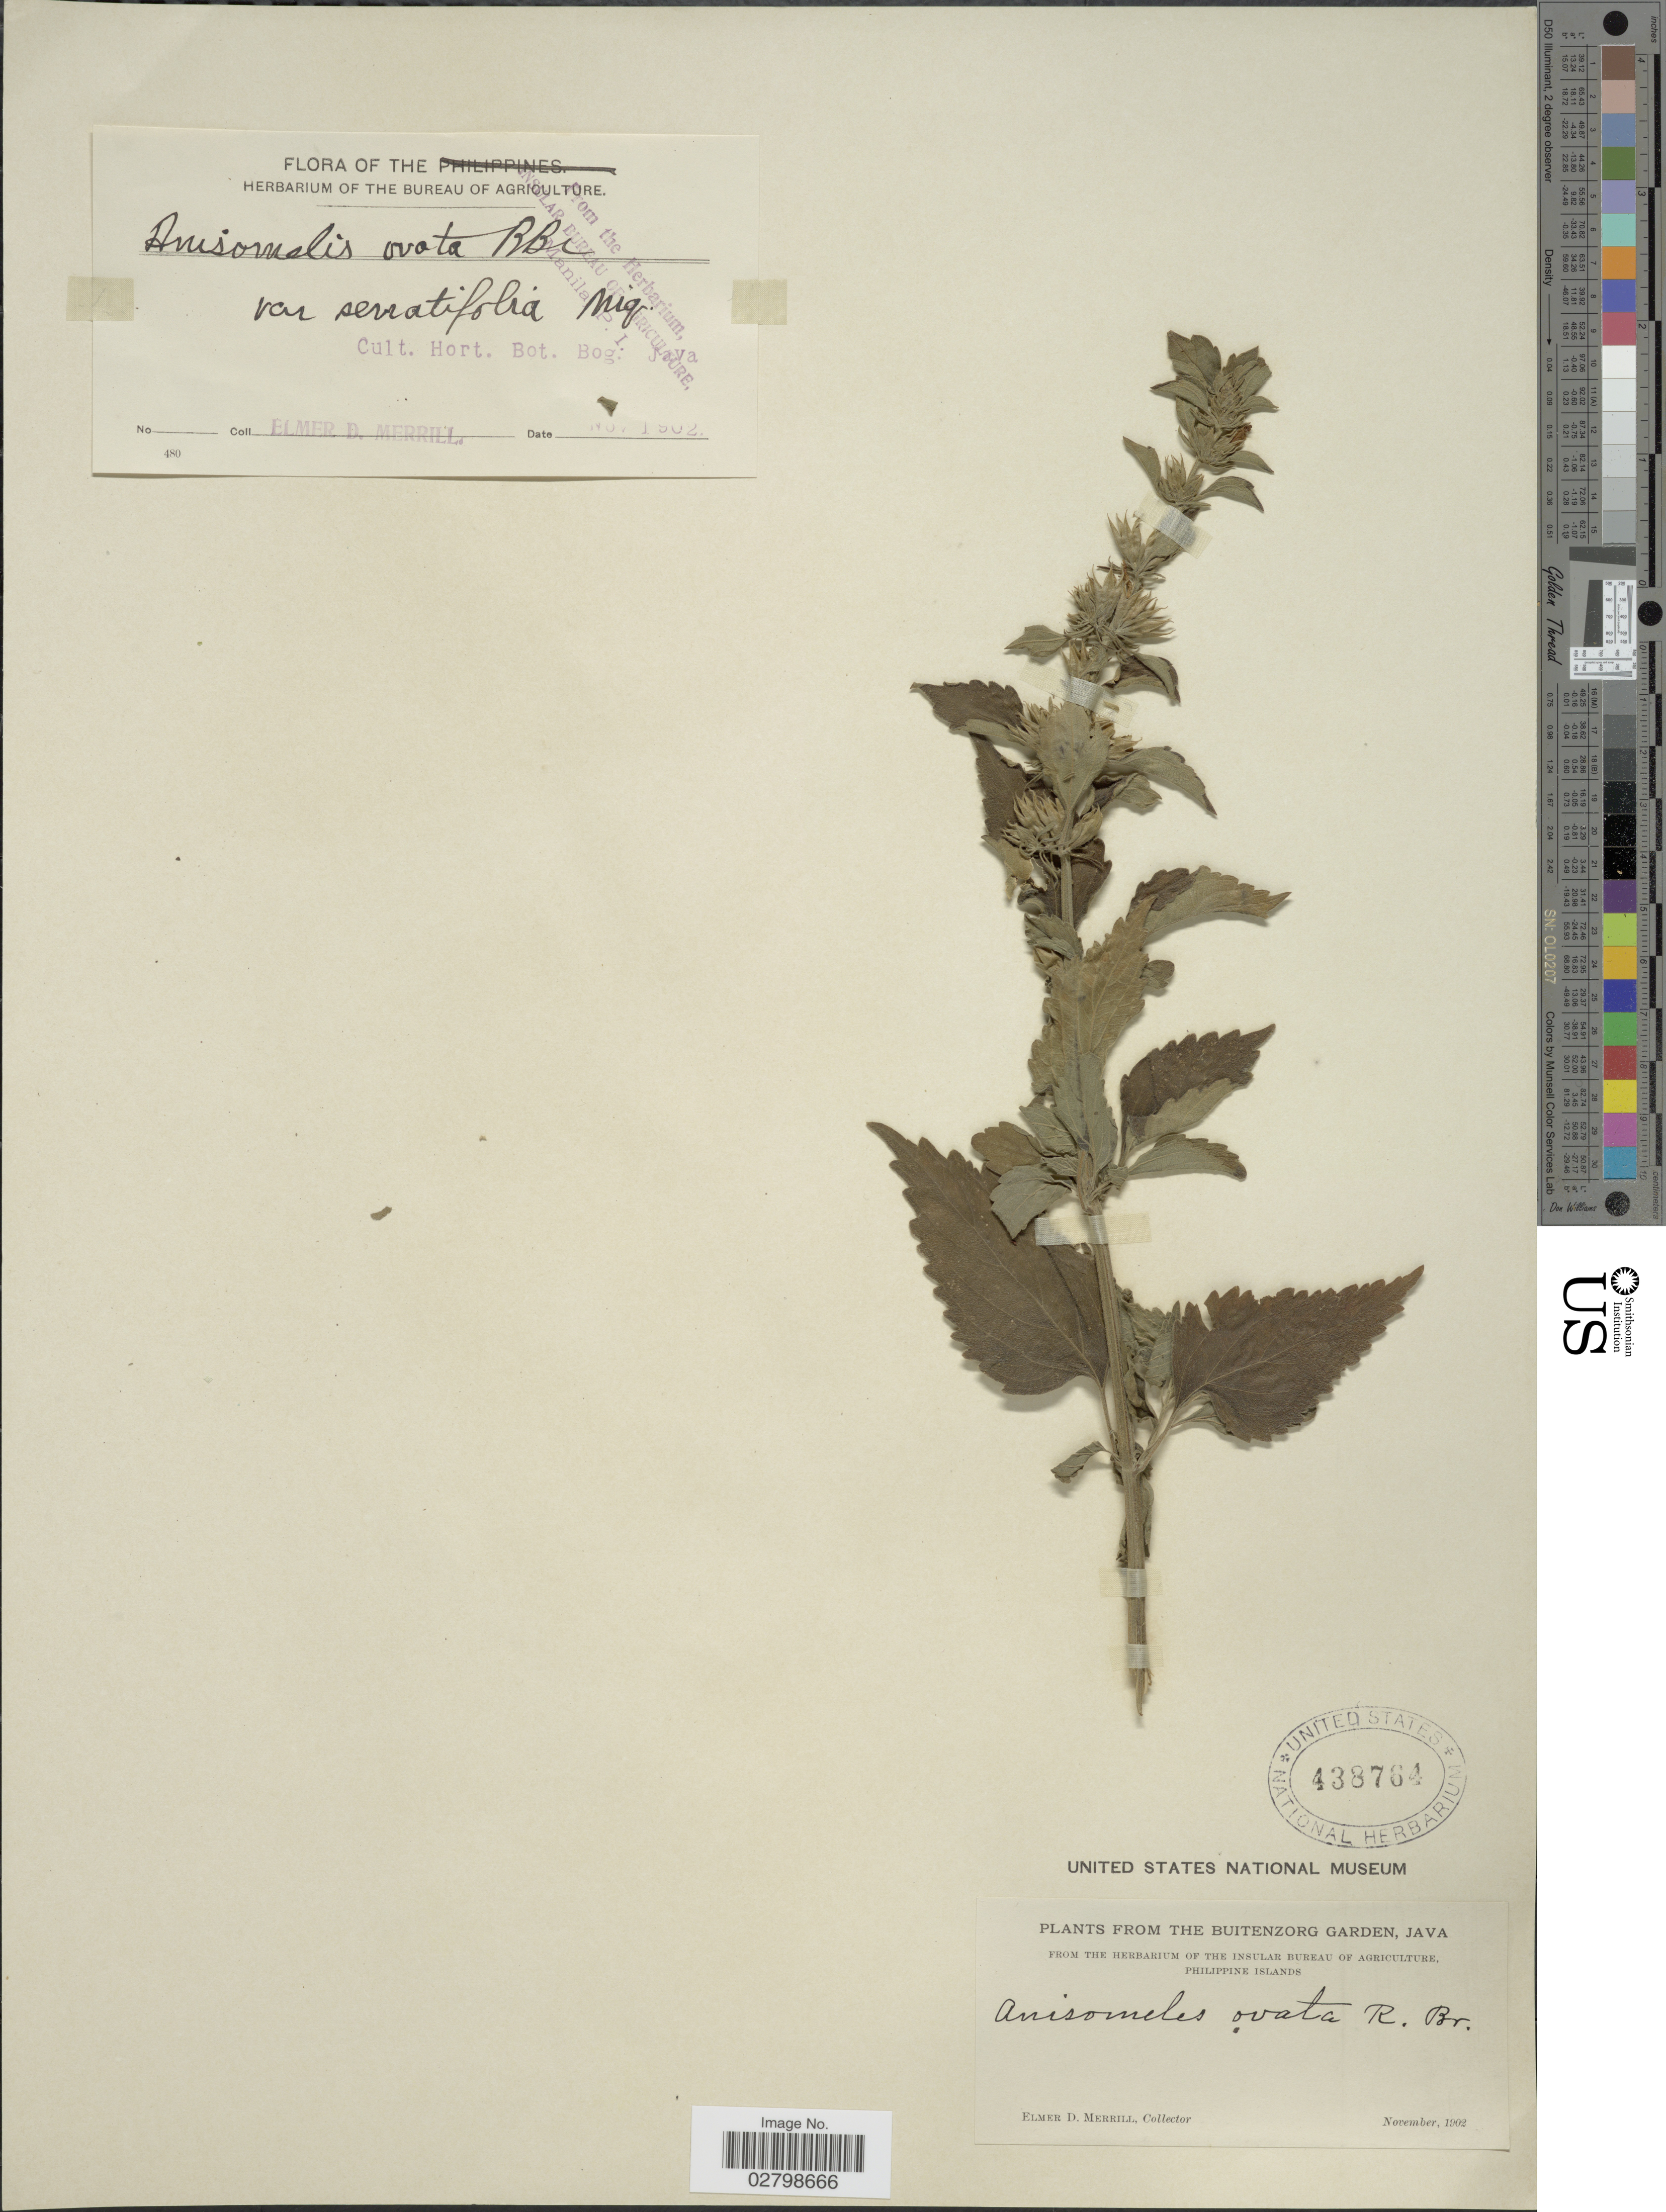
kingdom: Plantae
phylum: Tracheophyta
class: Magnoliopsida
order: Lamiales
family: Lamiaceae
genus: Anisomeles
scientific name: Anisomeles indica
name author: (L.) Kuntze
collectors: E. D. Merrill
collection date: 1902-11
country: Indonesia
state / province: Java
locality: Buitenzorg Garden, Cult. Hort. Bot. Bog. Java.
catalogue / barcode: US 438764